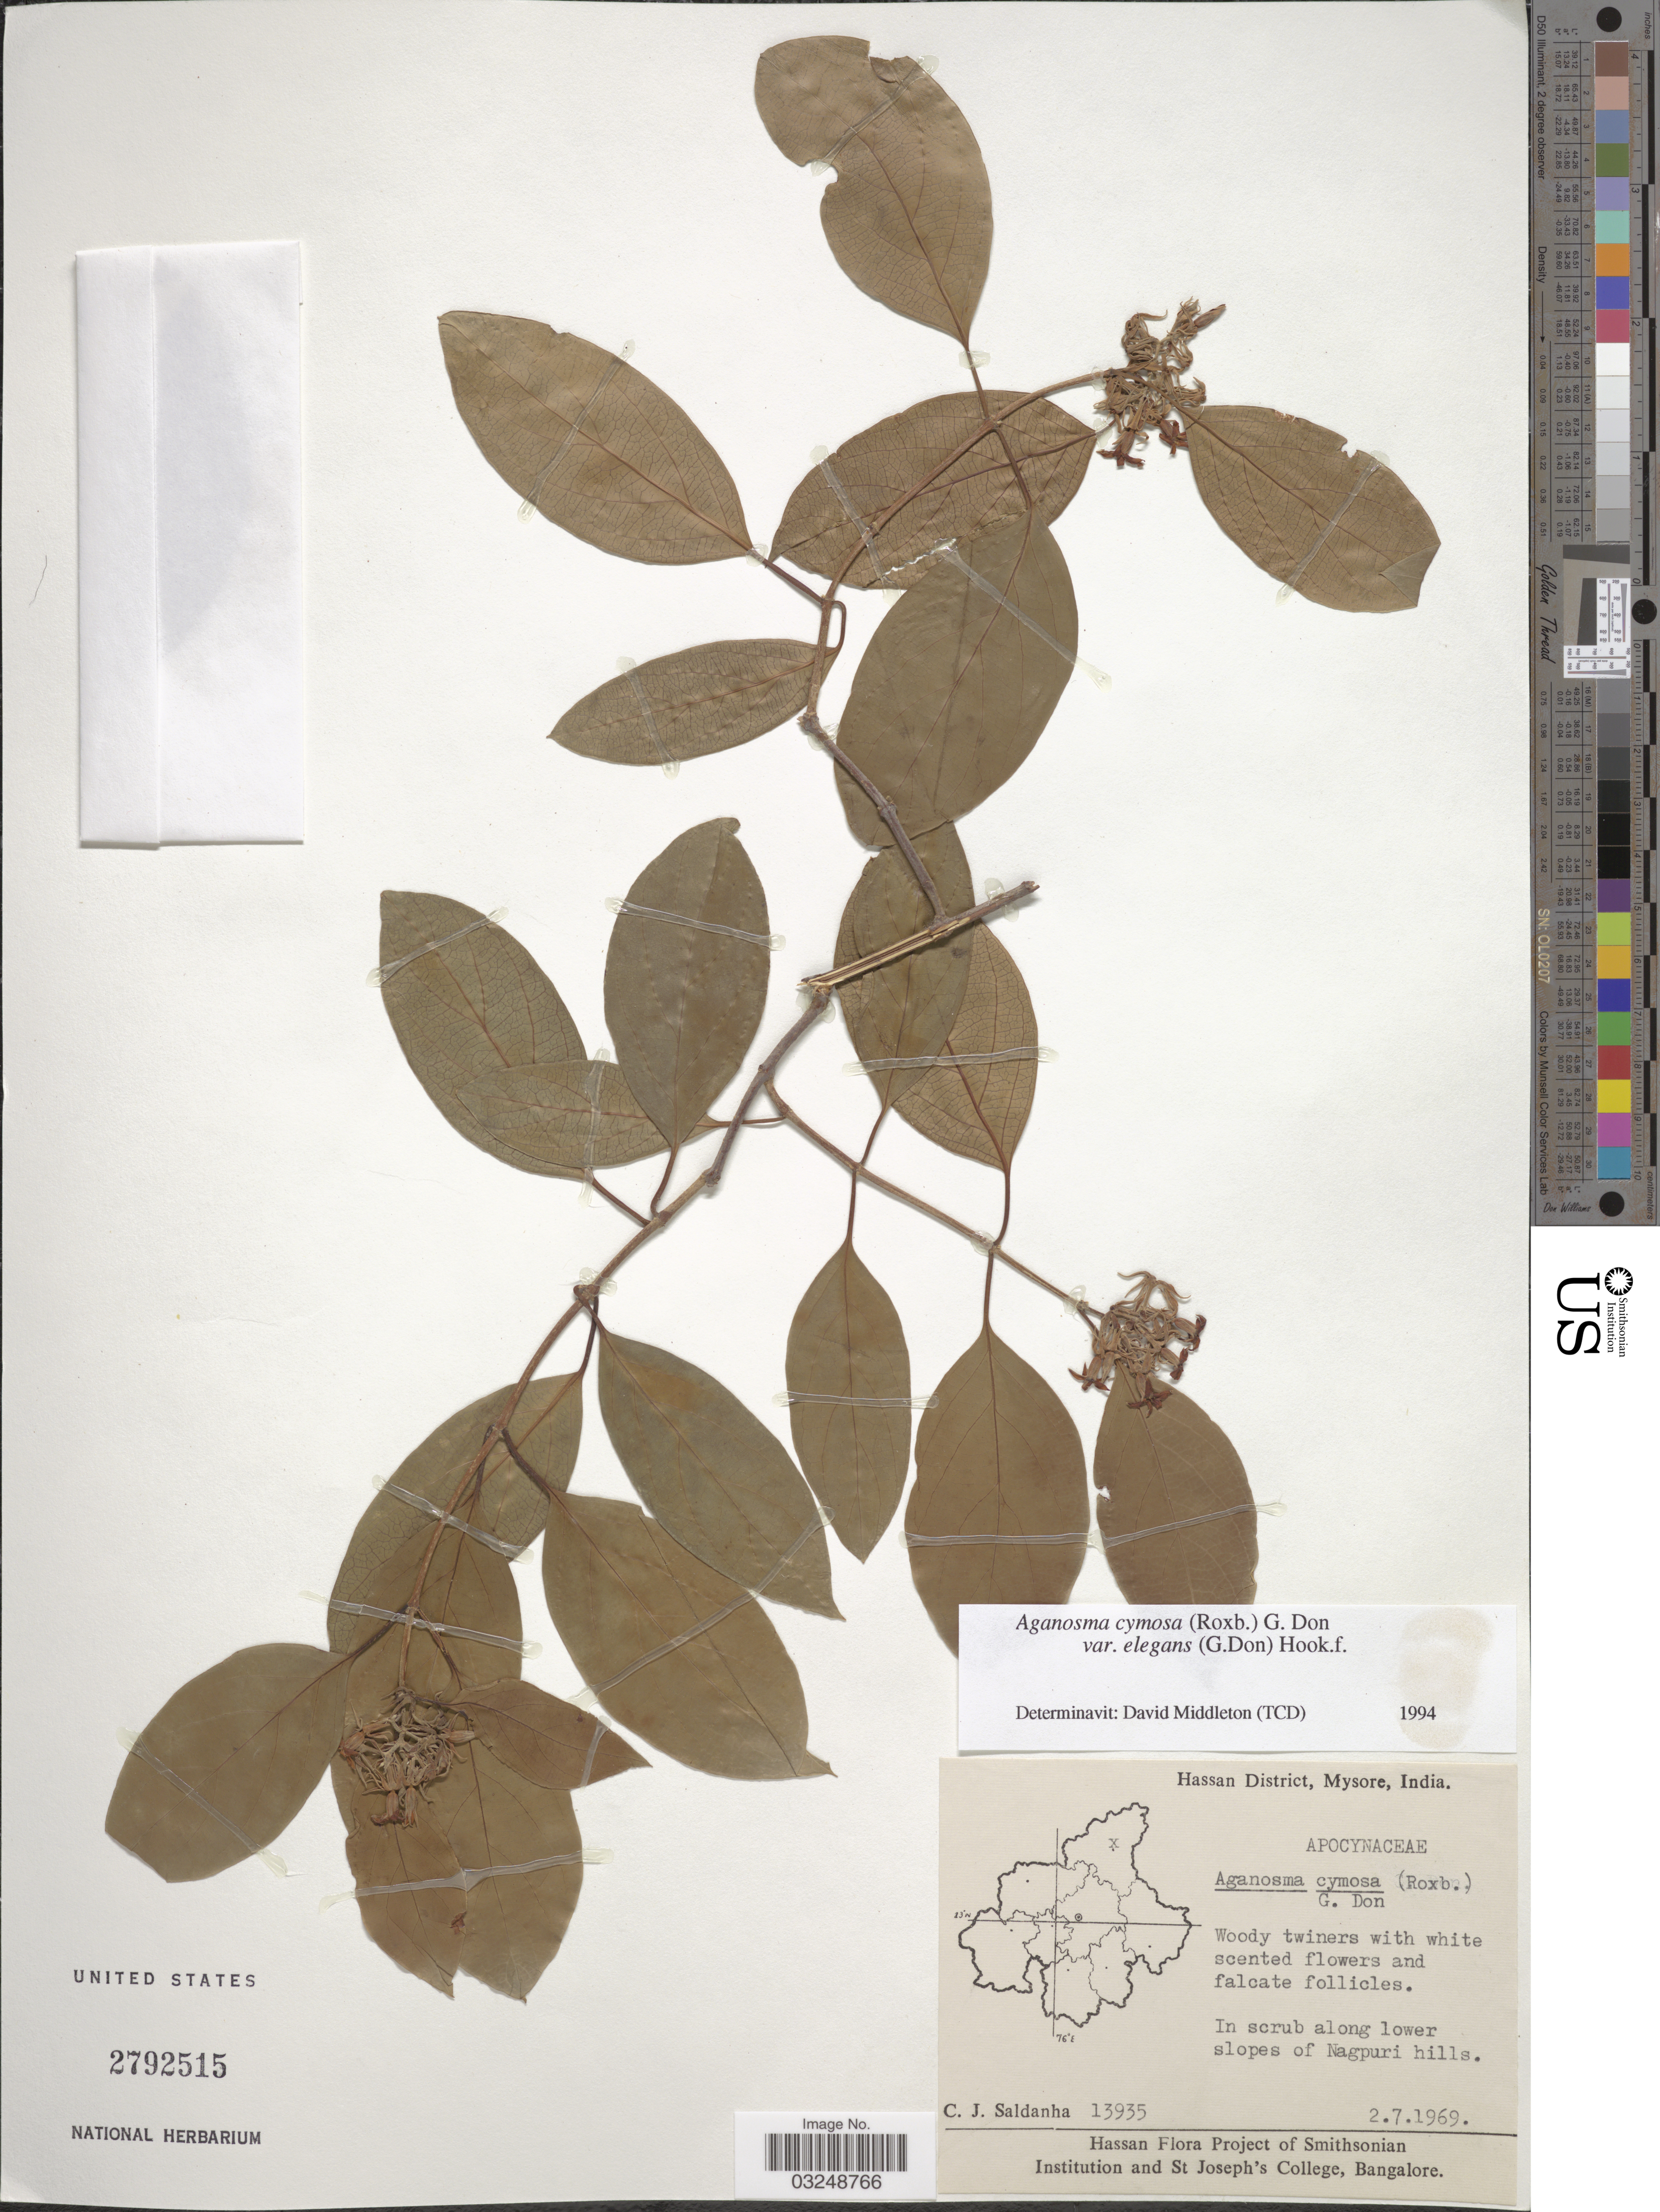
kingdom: Plantae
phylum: Tracheophyta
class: Magnoliopsida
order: Gentianales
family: Apocynaceae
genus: Aganosma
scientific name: Aganosma cymosa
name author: (Roxb.) G. Don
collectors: C. J. Saldanha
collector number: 13935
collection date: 1969-07-02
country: India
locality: Hassan District, Mysore, In scrub along lower slopes of Nagpuri hills.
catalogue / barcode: US 2792515